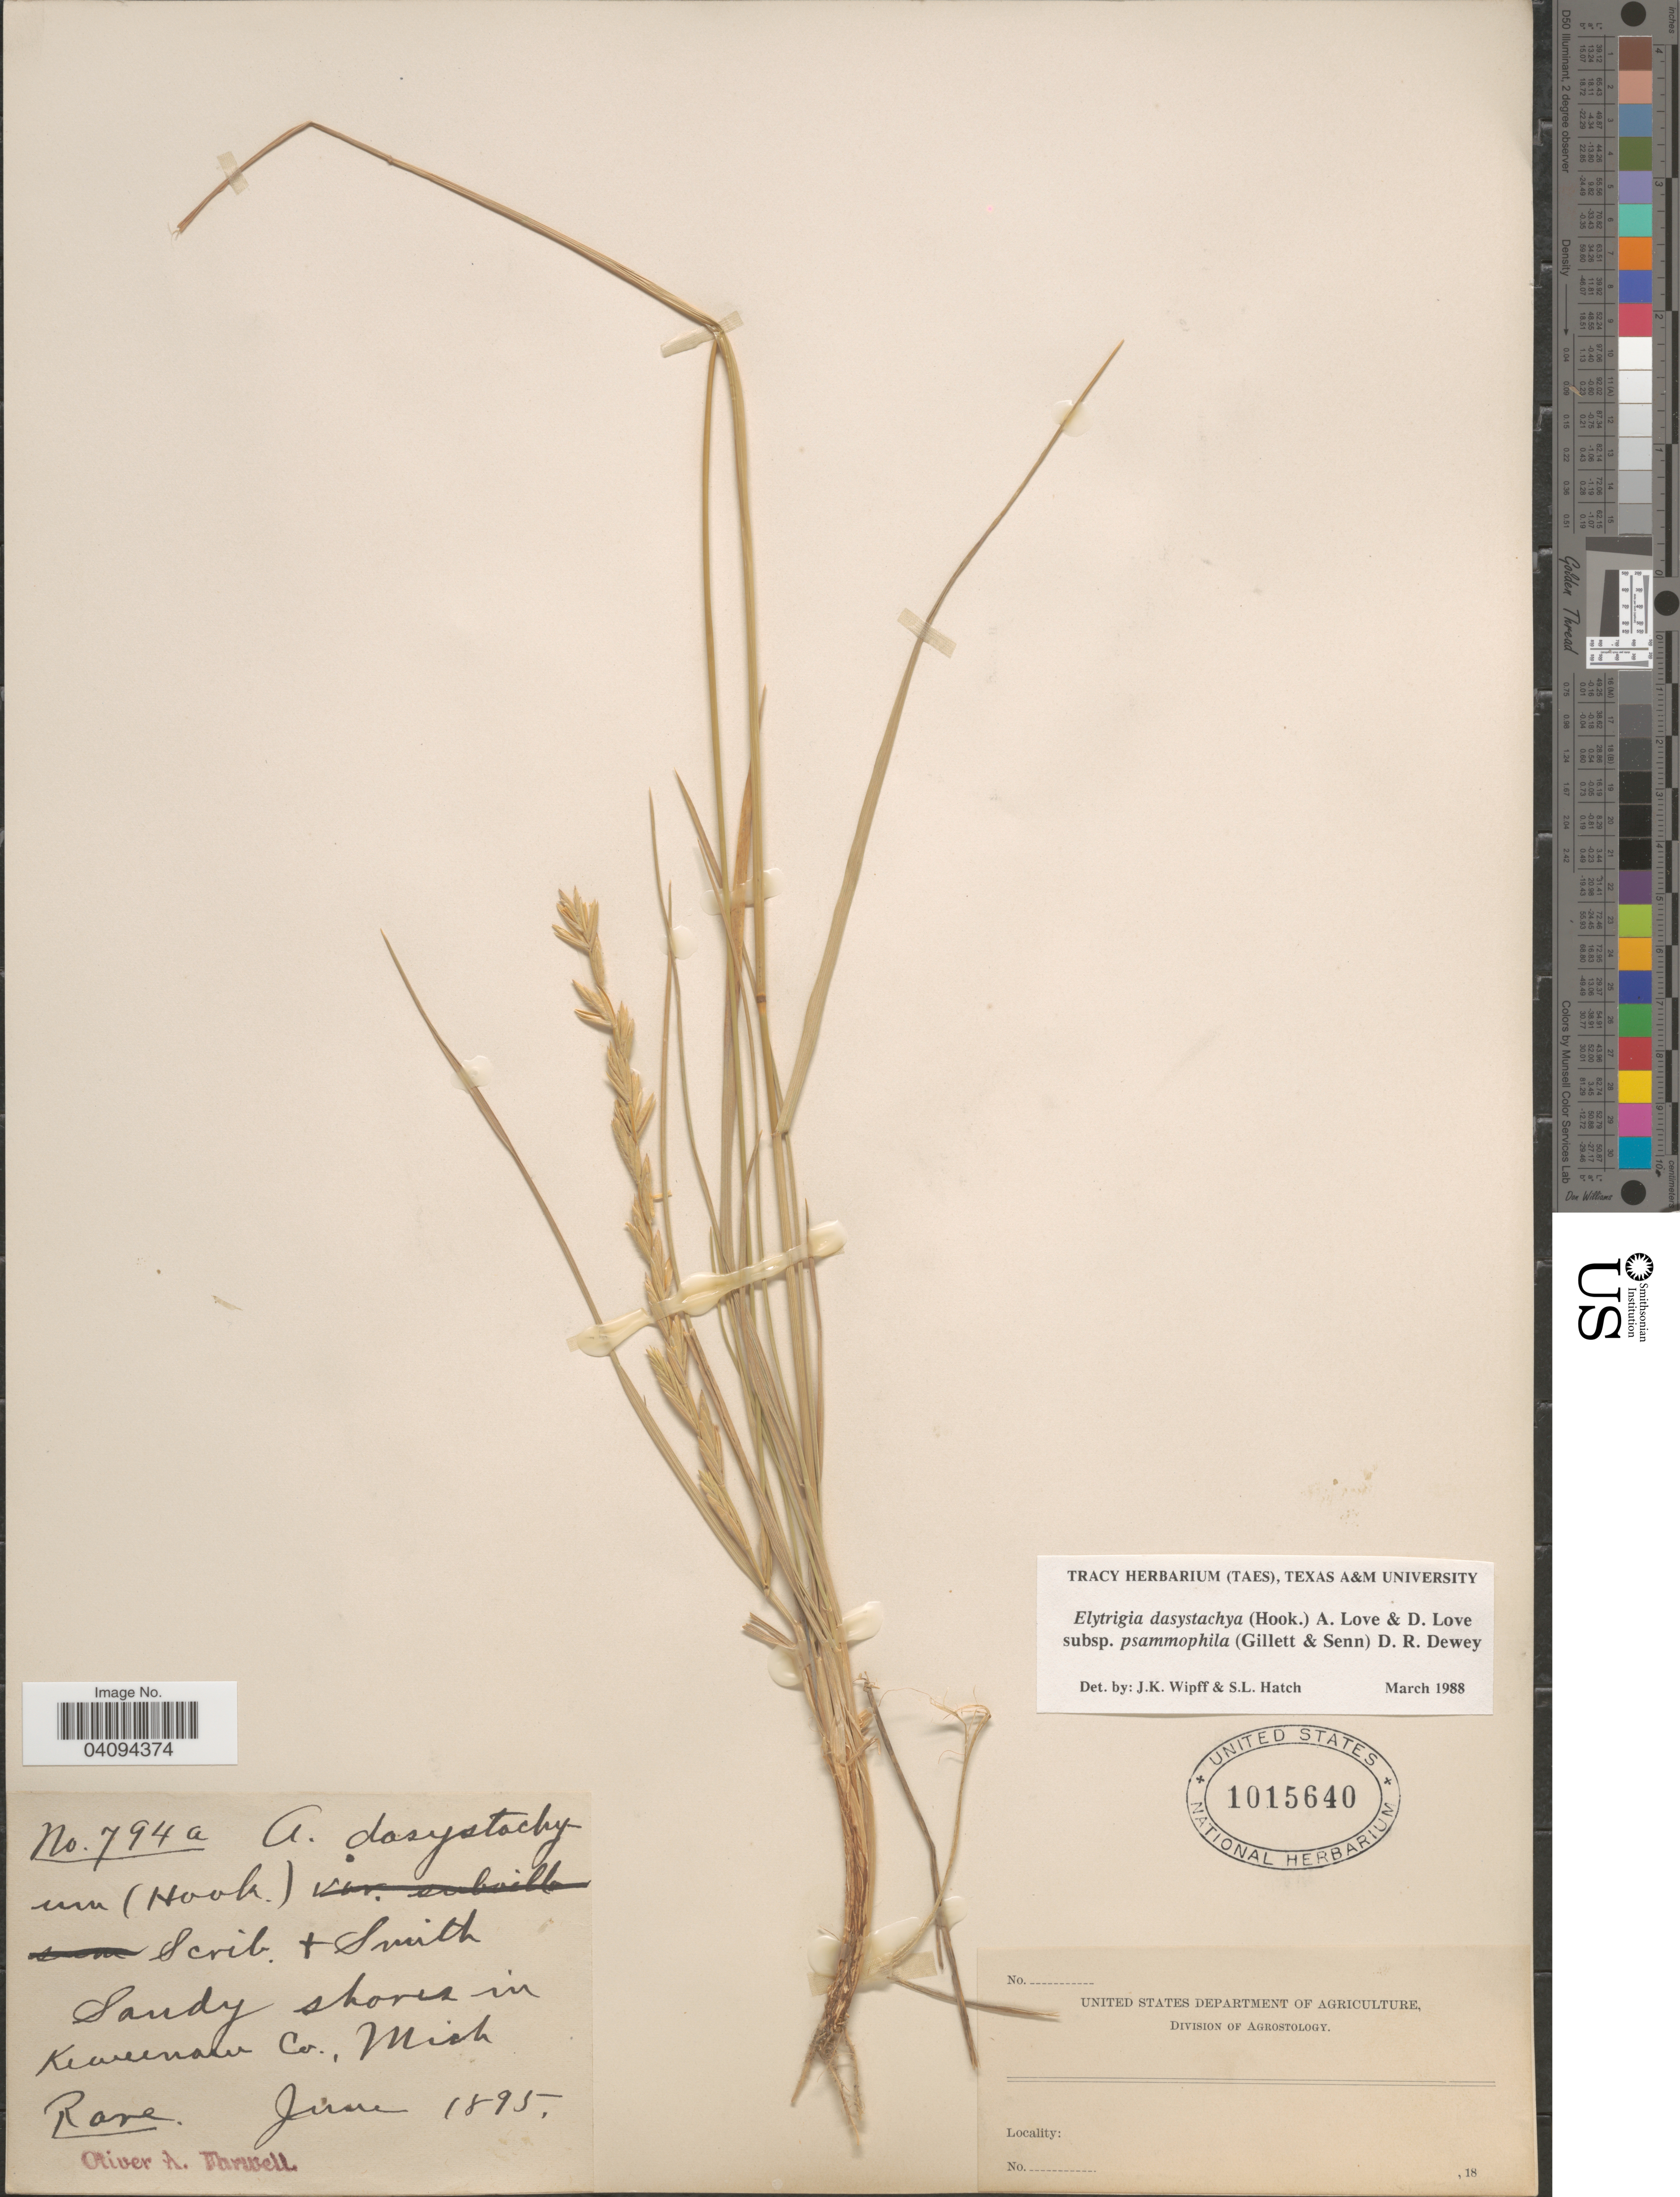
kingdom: Plantae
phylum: Tracheophyta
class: Liliopsida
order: Poales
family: Poaceae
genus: Elymus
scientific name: Elymus lanceolatus subsp. psammophilus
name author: (J.M. Gillett & H. Senn) Á. Löve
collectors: O. Farwell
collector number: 794a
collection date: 1895-06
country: United States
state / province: Michigan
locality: Sandy shores in Keweenaw Co.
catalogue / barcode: US 1015640